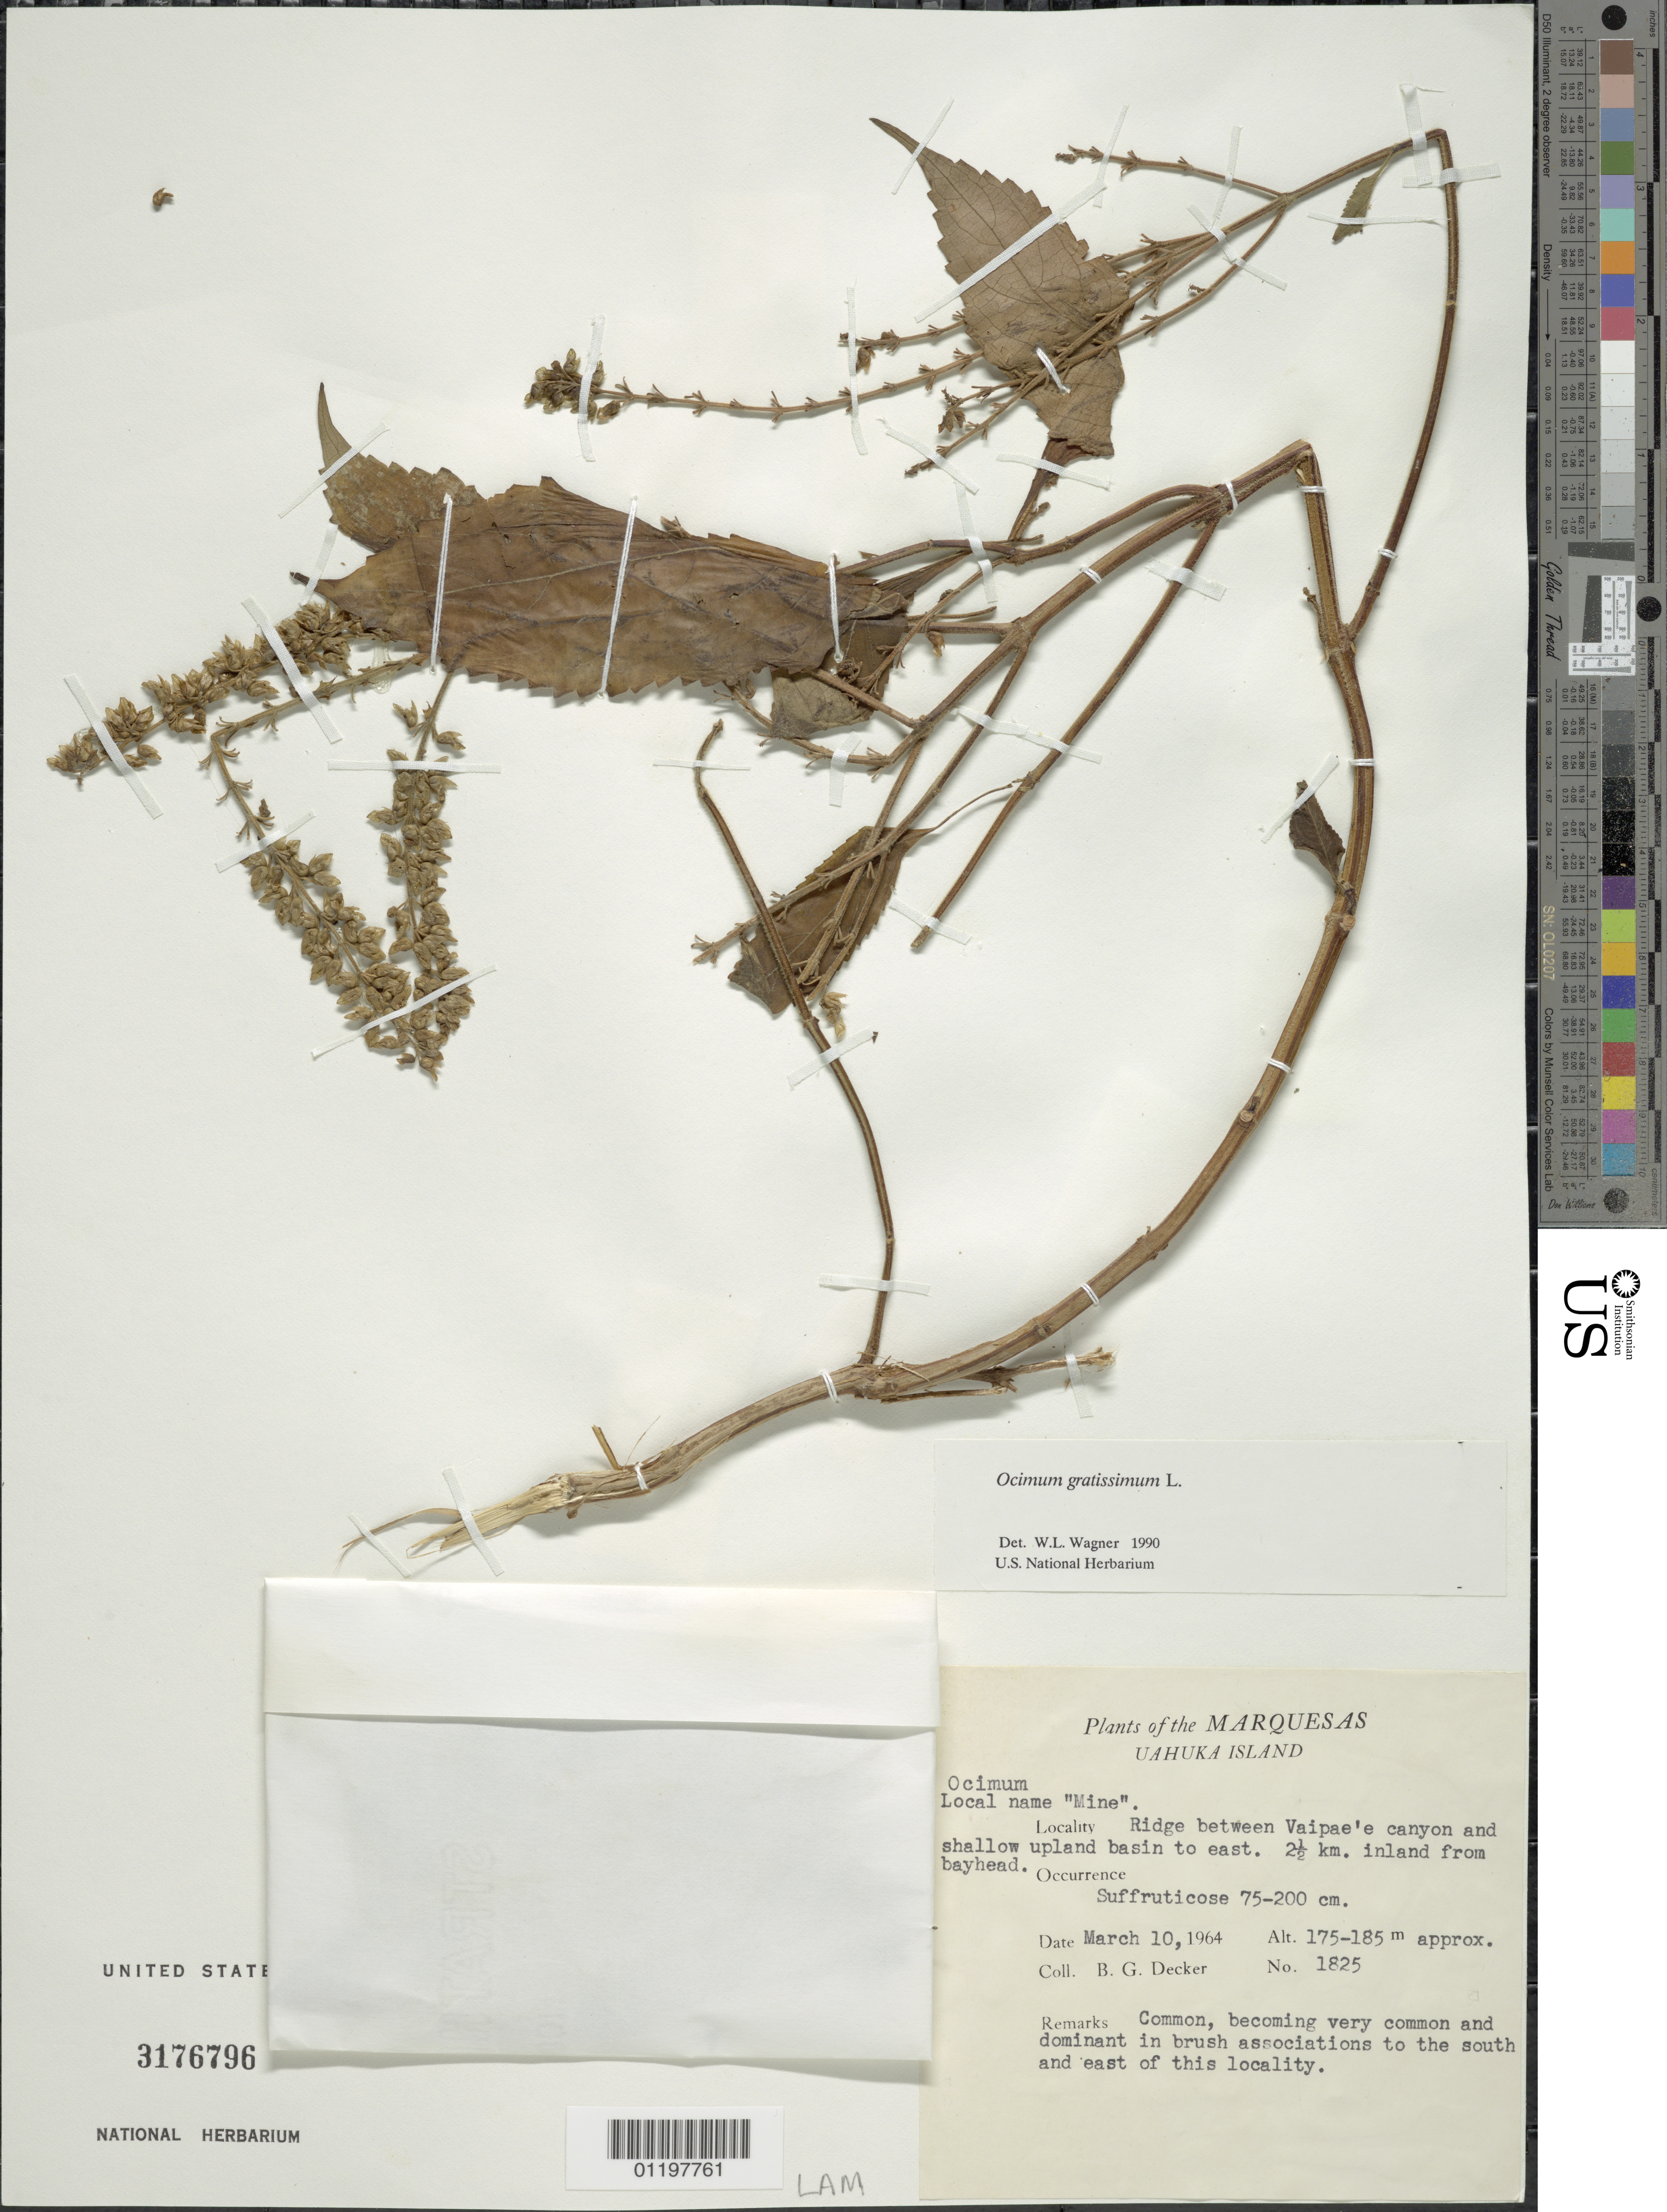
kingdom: Plantae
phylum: Tracheophyta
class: Magnoliopsida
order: Lamiales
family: Lamiaceae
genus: Ocimum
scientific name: Ocimum gratissimum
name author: L.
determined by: Wagner, W. L., (BOT), Smithsonian Institution - National Museum of Natural History (UNITED STATES)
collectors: B. G. Decker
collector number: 1825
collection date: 1964-03-10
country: French Polynesia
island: Ua Huka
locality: ridge between Vaipae'e canyon and shallow upland basin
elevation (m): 175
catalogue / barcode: US 3176796